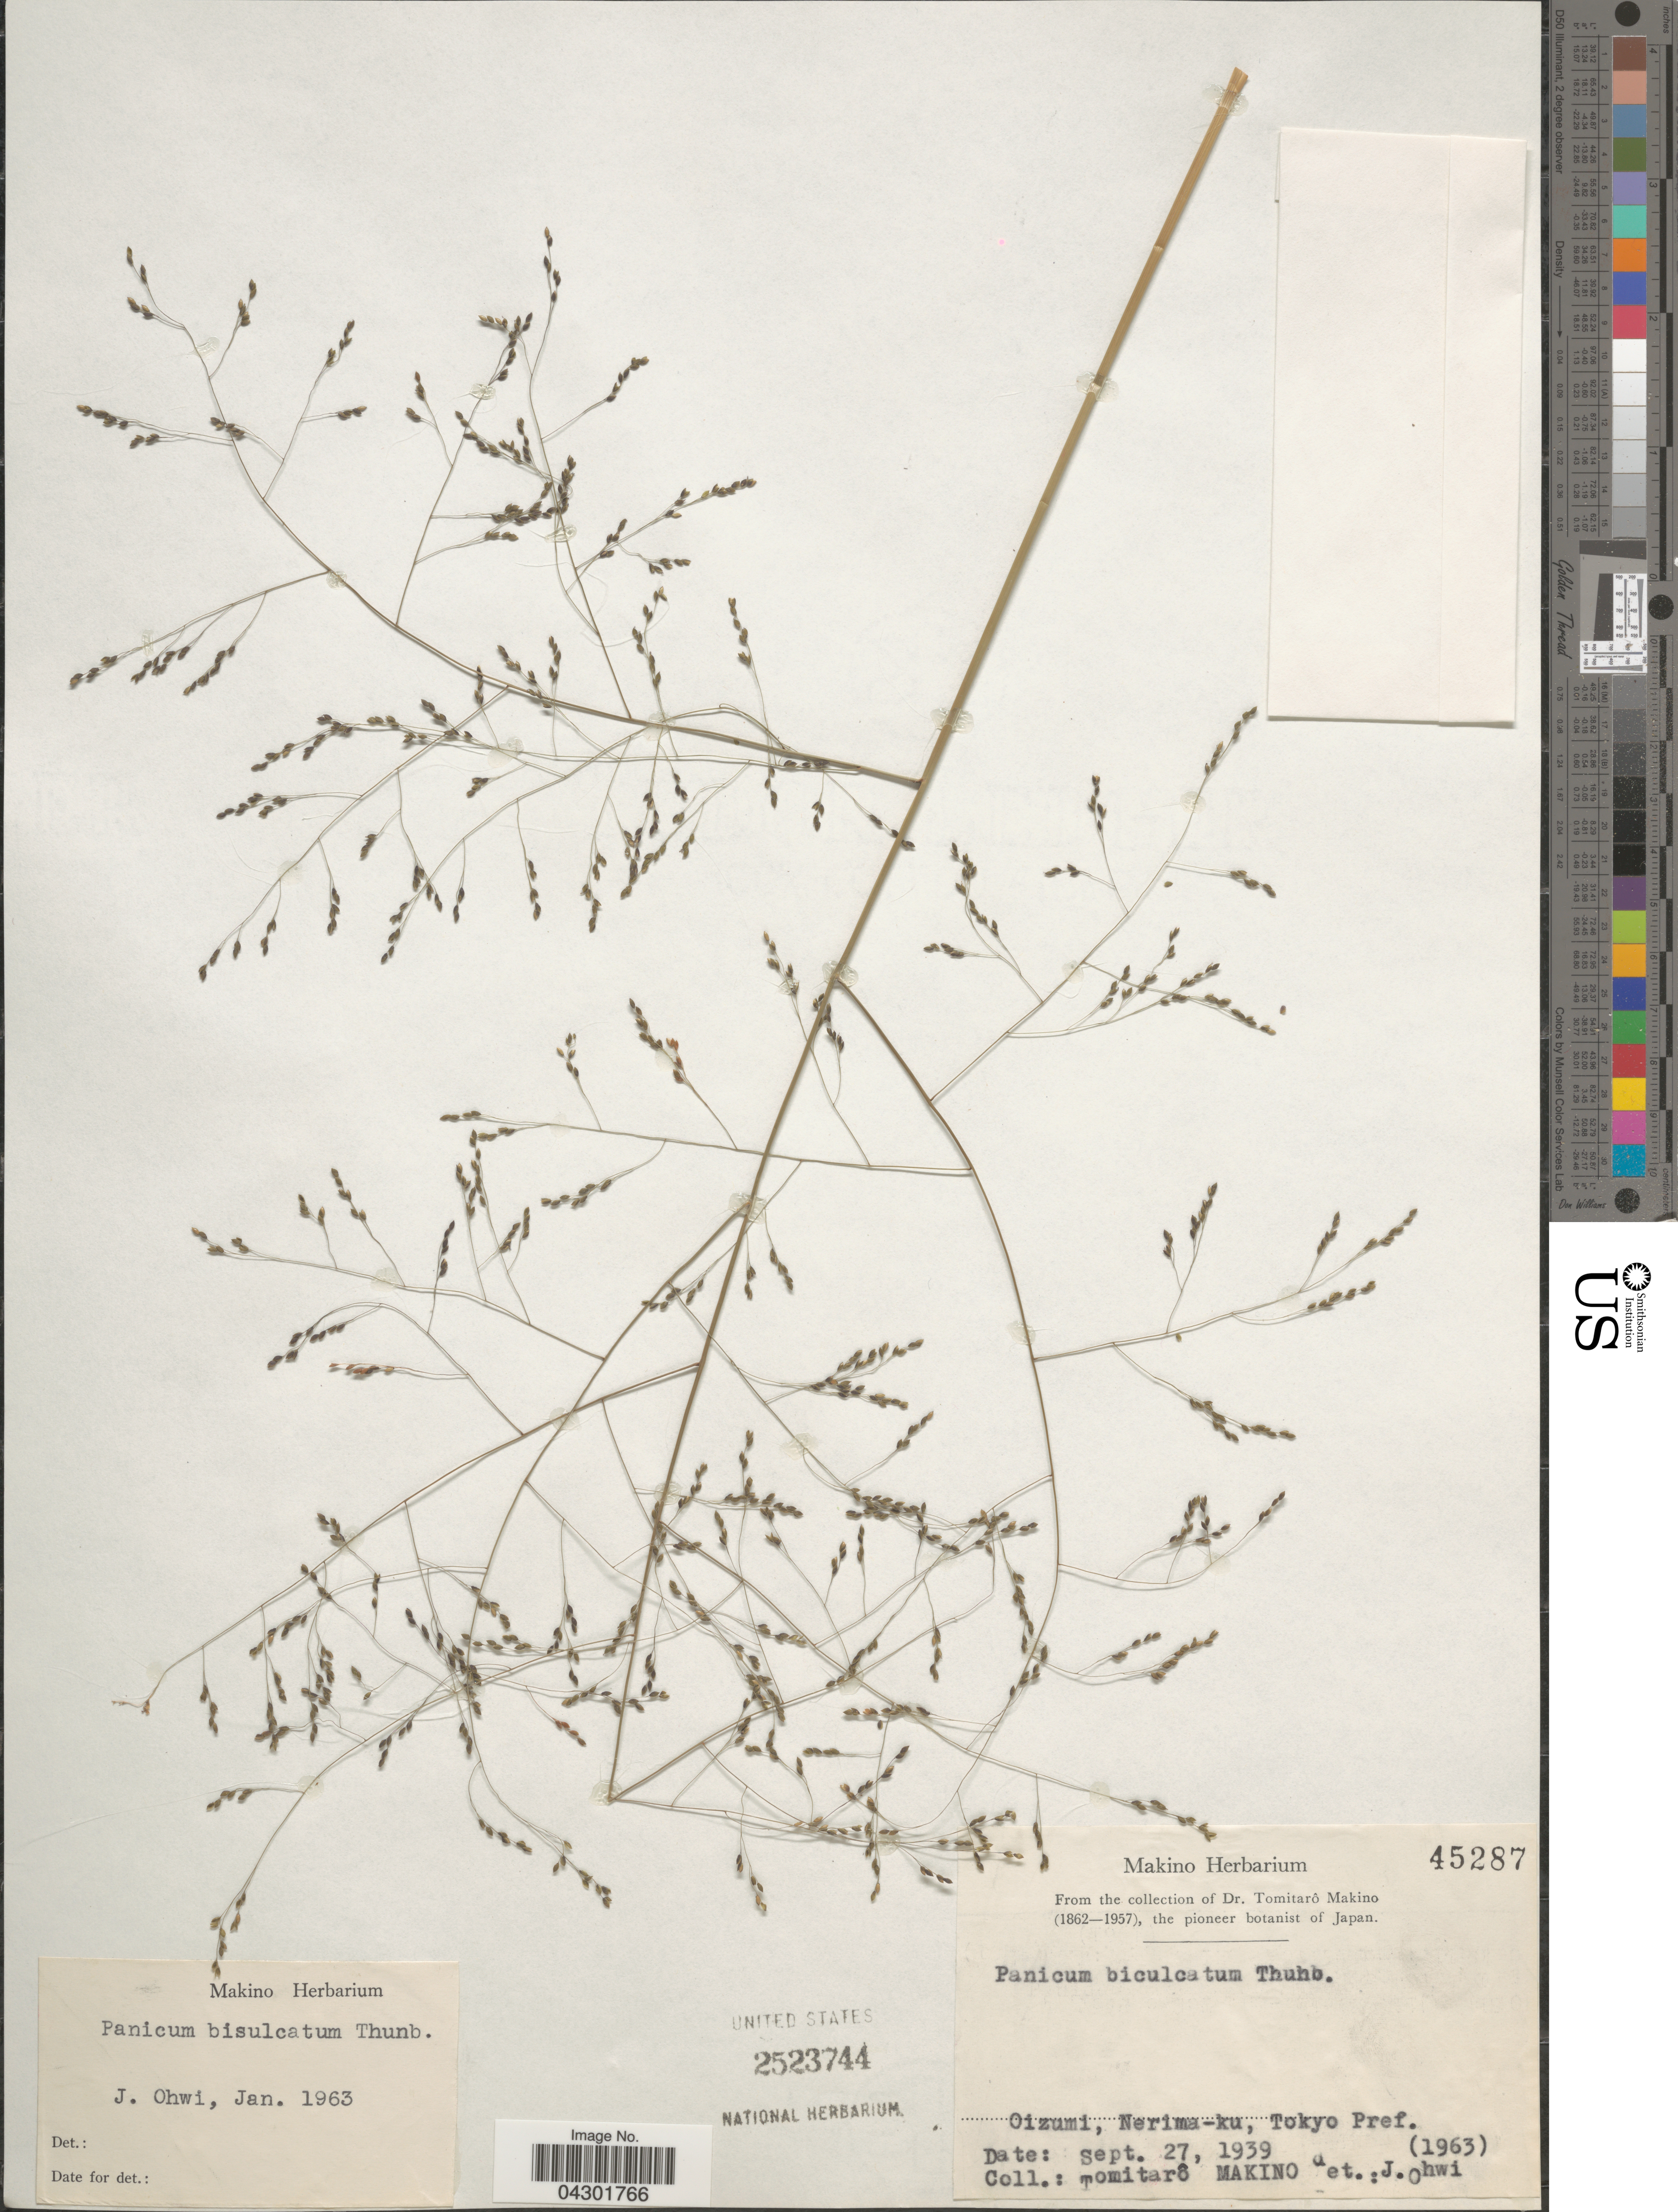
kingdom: Plantae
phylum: Tracheophyta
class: Liliopsida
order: Poales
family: Poaceae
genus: Panicum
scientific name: Panicum bisulcatum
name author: Thunb.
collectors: T. Makino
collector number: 45287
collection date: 1939-09-27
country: Japan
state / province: Tokyo, Federal City of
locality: Oizumi, Nerima-ku, Tokyo Pref.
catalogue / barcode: US 2523744